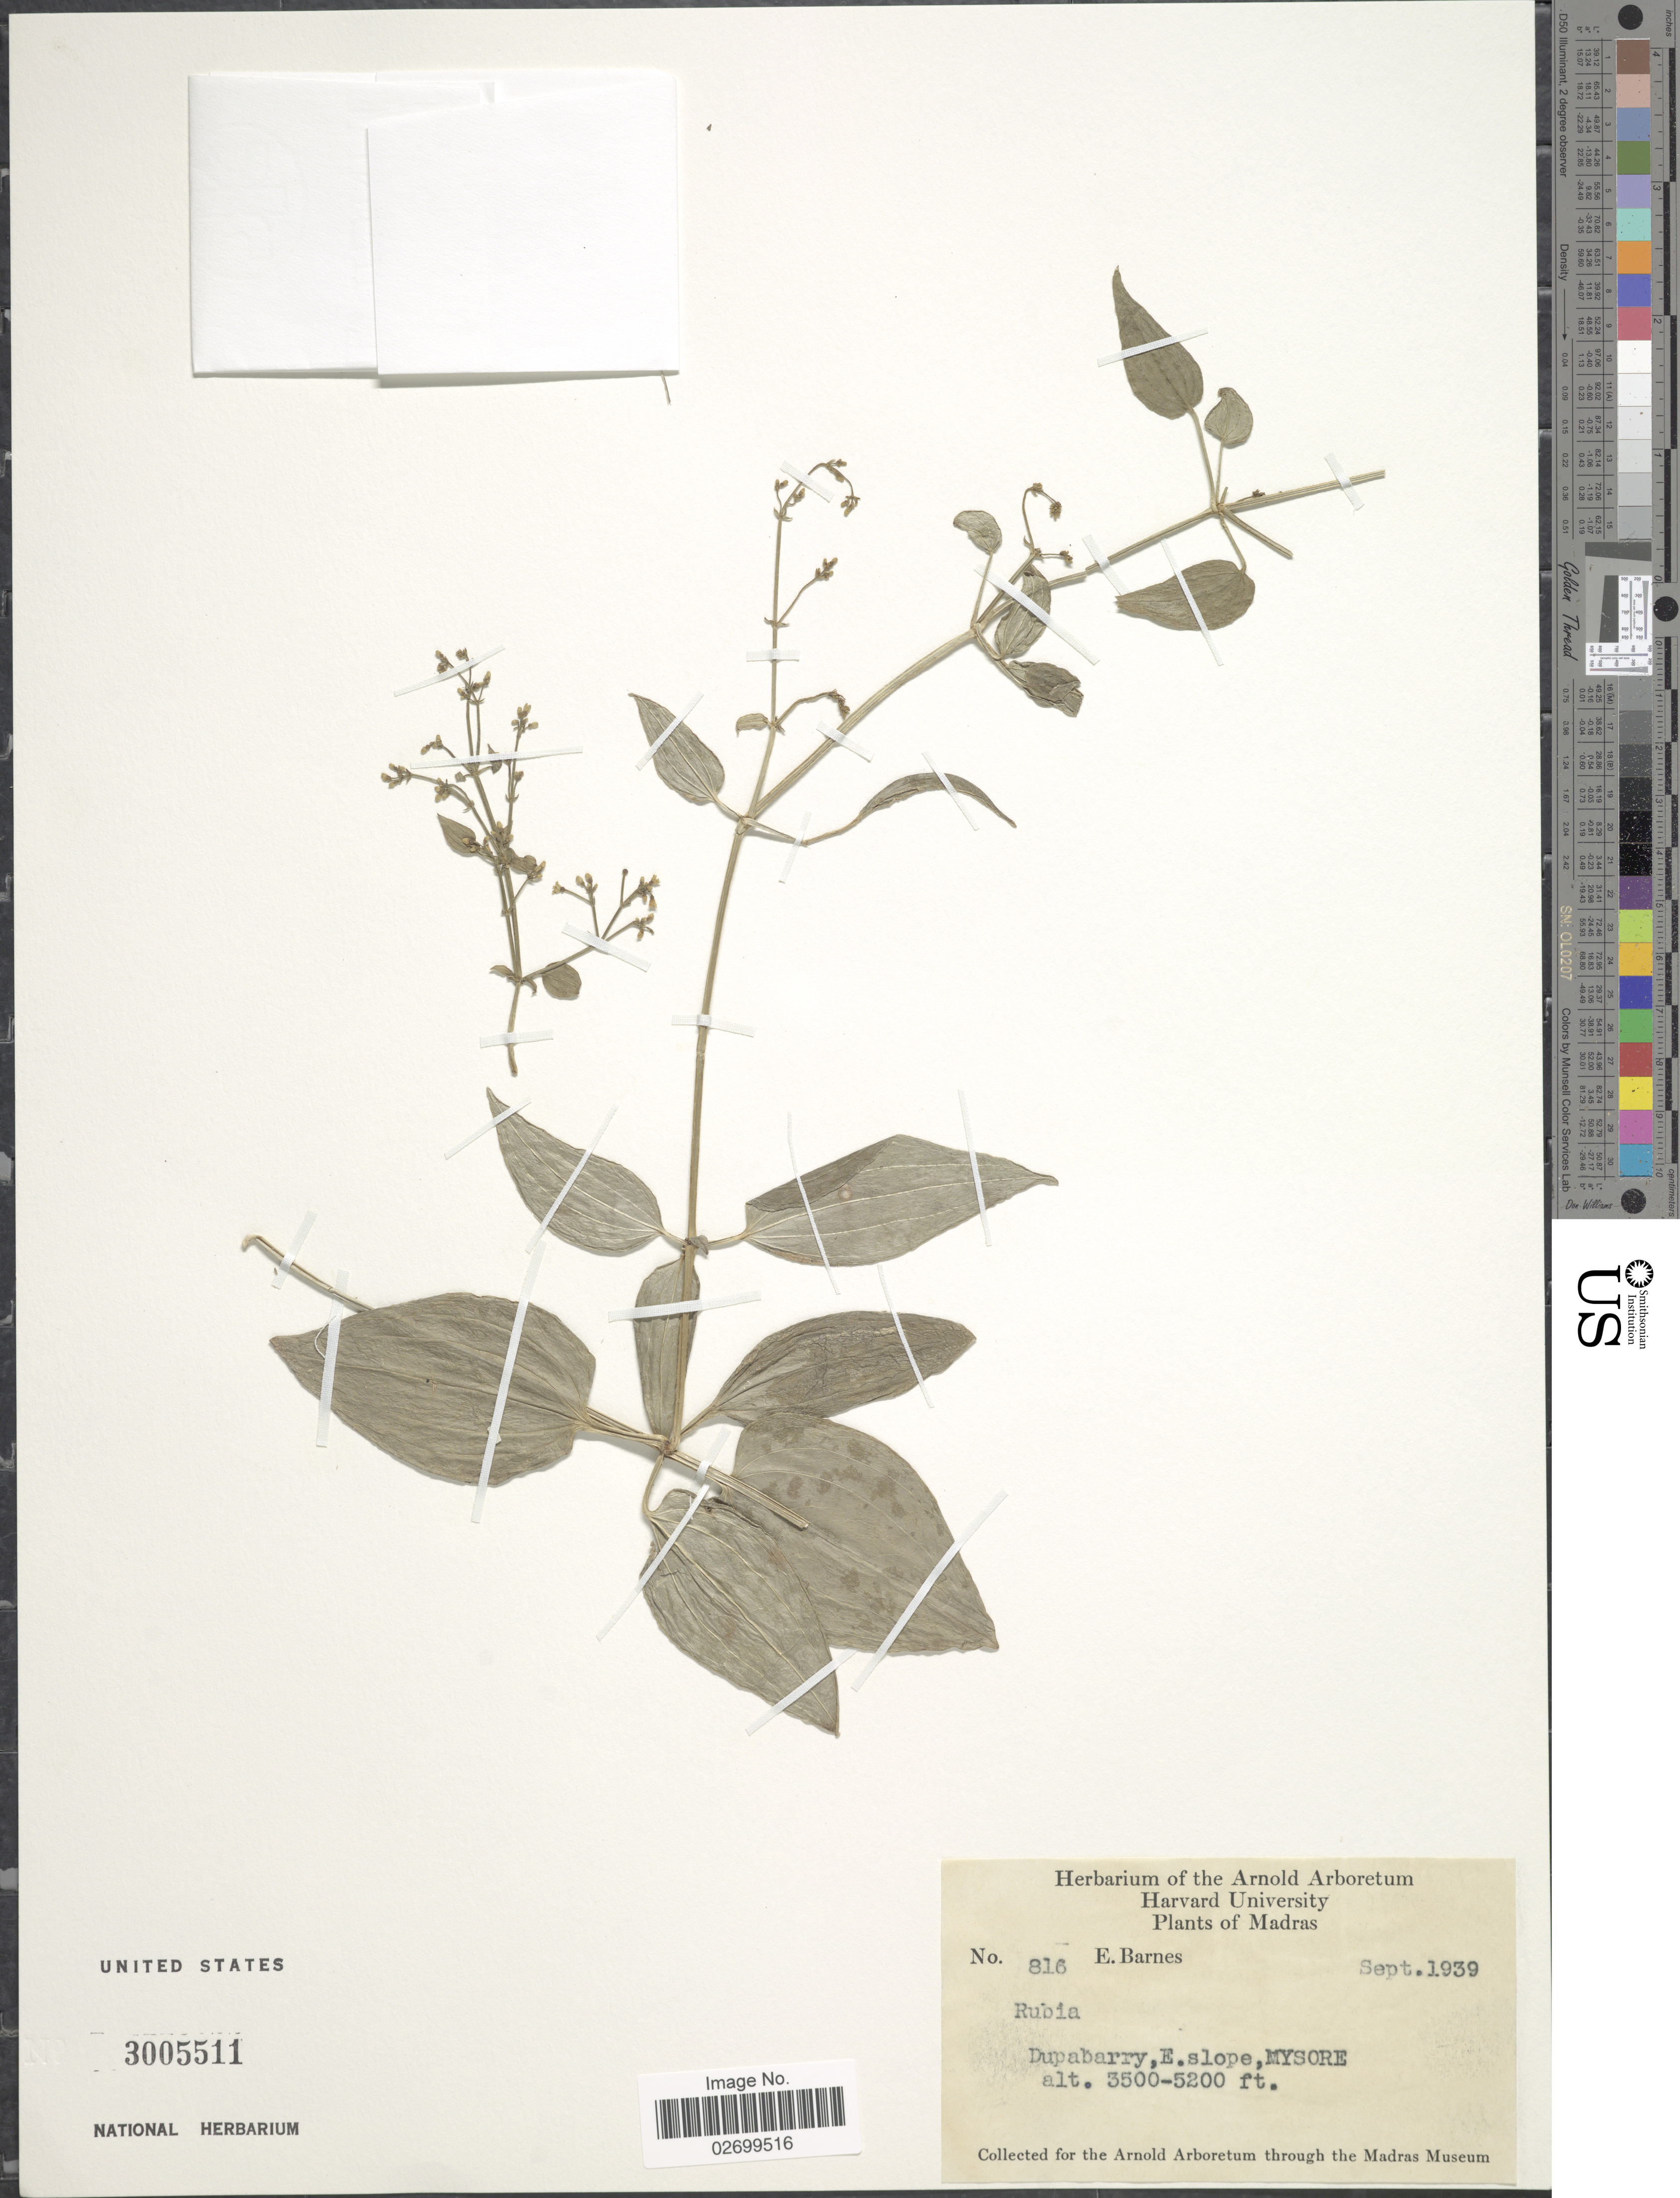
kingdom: Plantae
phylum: Tracheophyta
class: Magnoliopsida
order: Gentianales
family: Rubiaceae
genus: Rubia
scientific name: Rubia sp.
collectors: E. Barnes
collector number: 816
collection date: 1939-09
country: India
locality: Madras, Dupabarry, E.slope, Mysore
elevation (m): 1067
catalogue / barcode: US 3005511